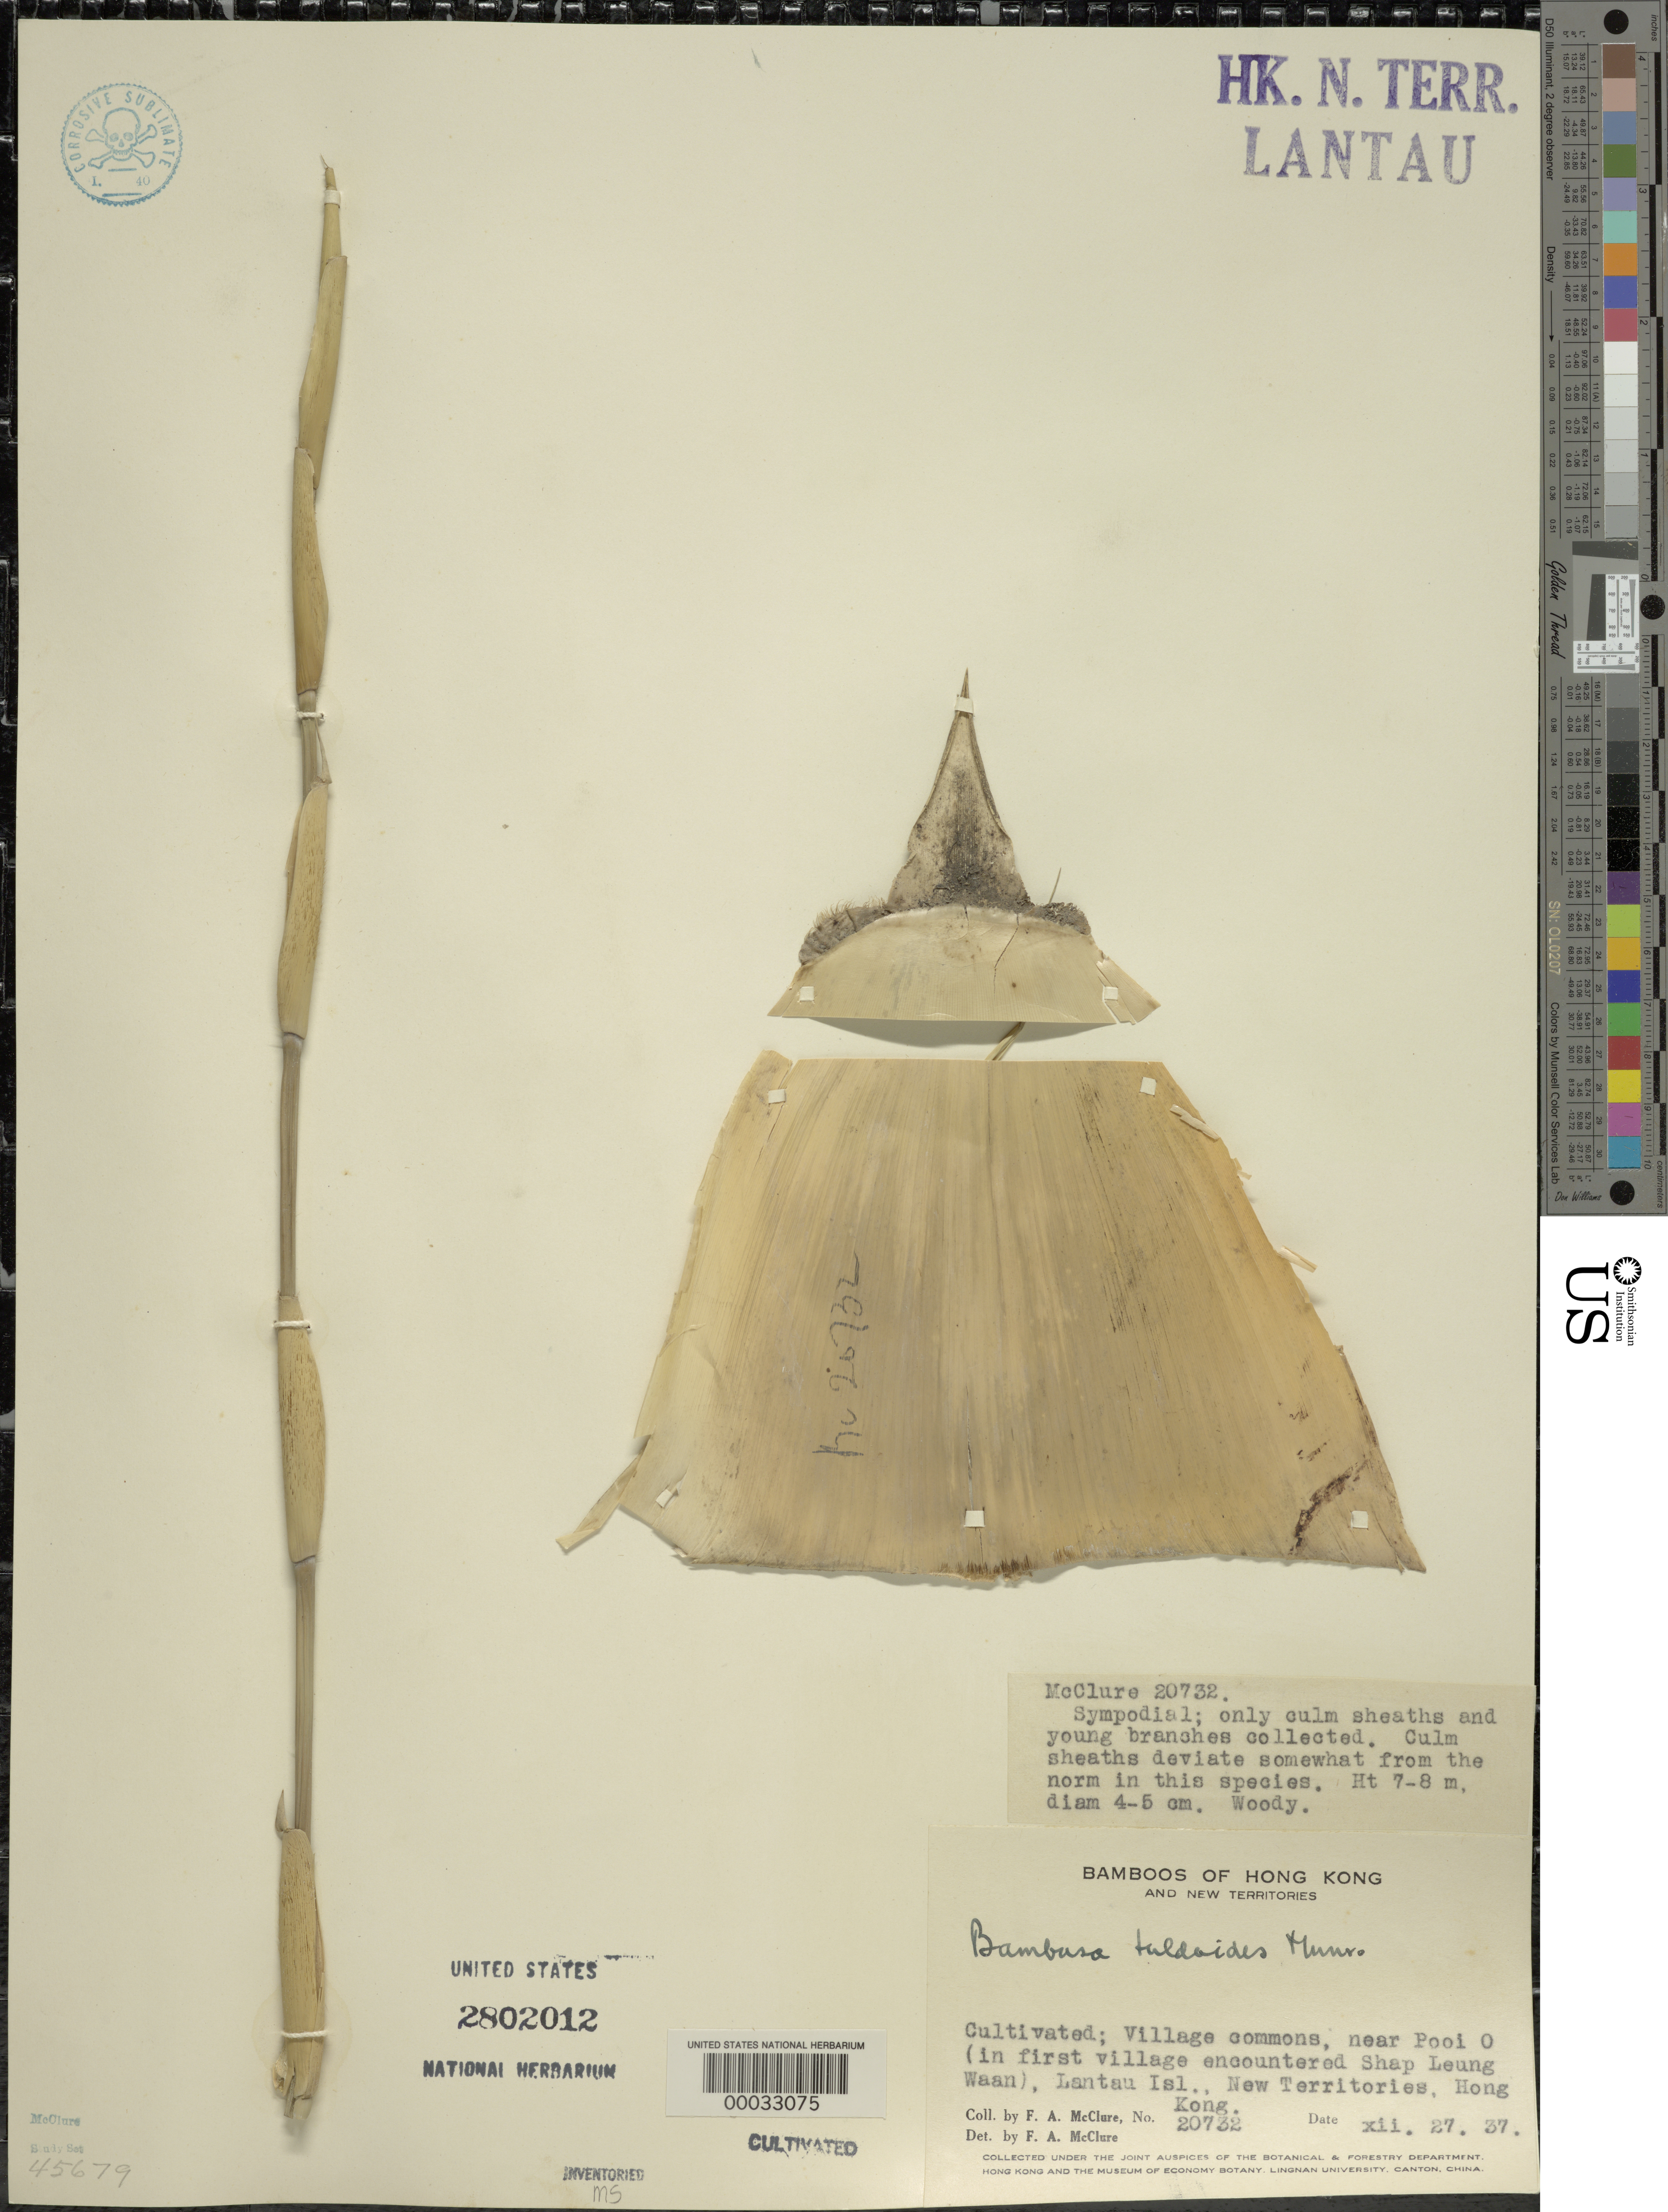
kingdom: Plantae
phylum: Tracheophyta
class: Liliopsida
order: Poales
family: Poaceae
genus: Bambusa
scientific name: Bambusa tuldoides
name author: Munro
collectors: F. A. McClure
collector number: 20732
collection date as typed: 27 Dec 1937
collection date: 1937-12-27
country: China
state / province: Hong Kong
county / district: New Territories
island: Lan Tao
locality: Shap leung waan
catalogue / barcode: US 2802012